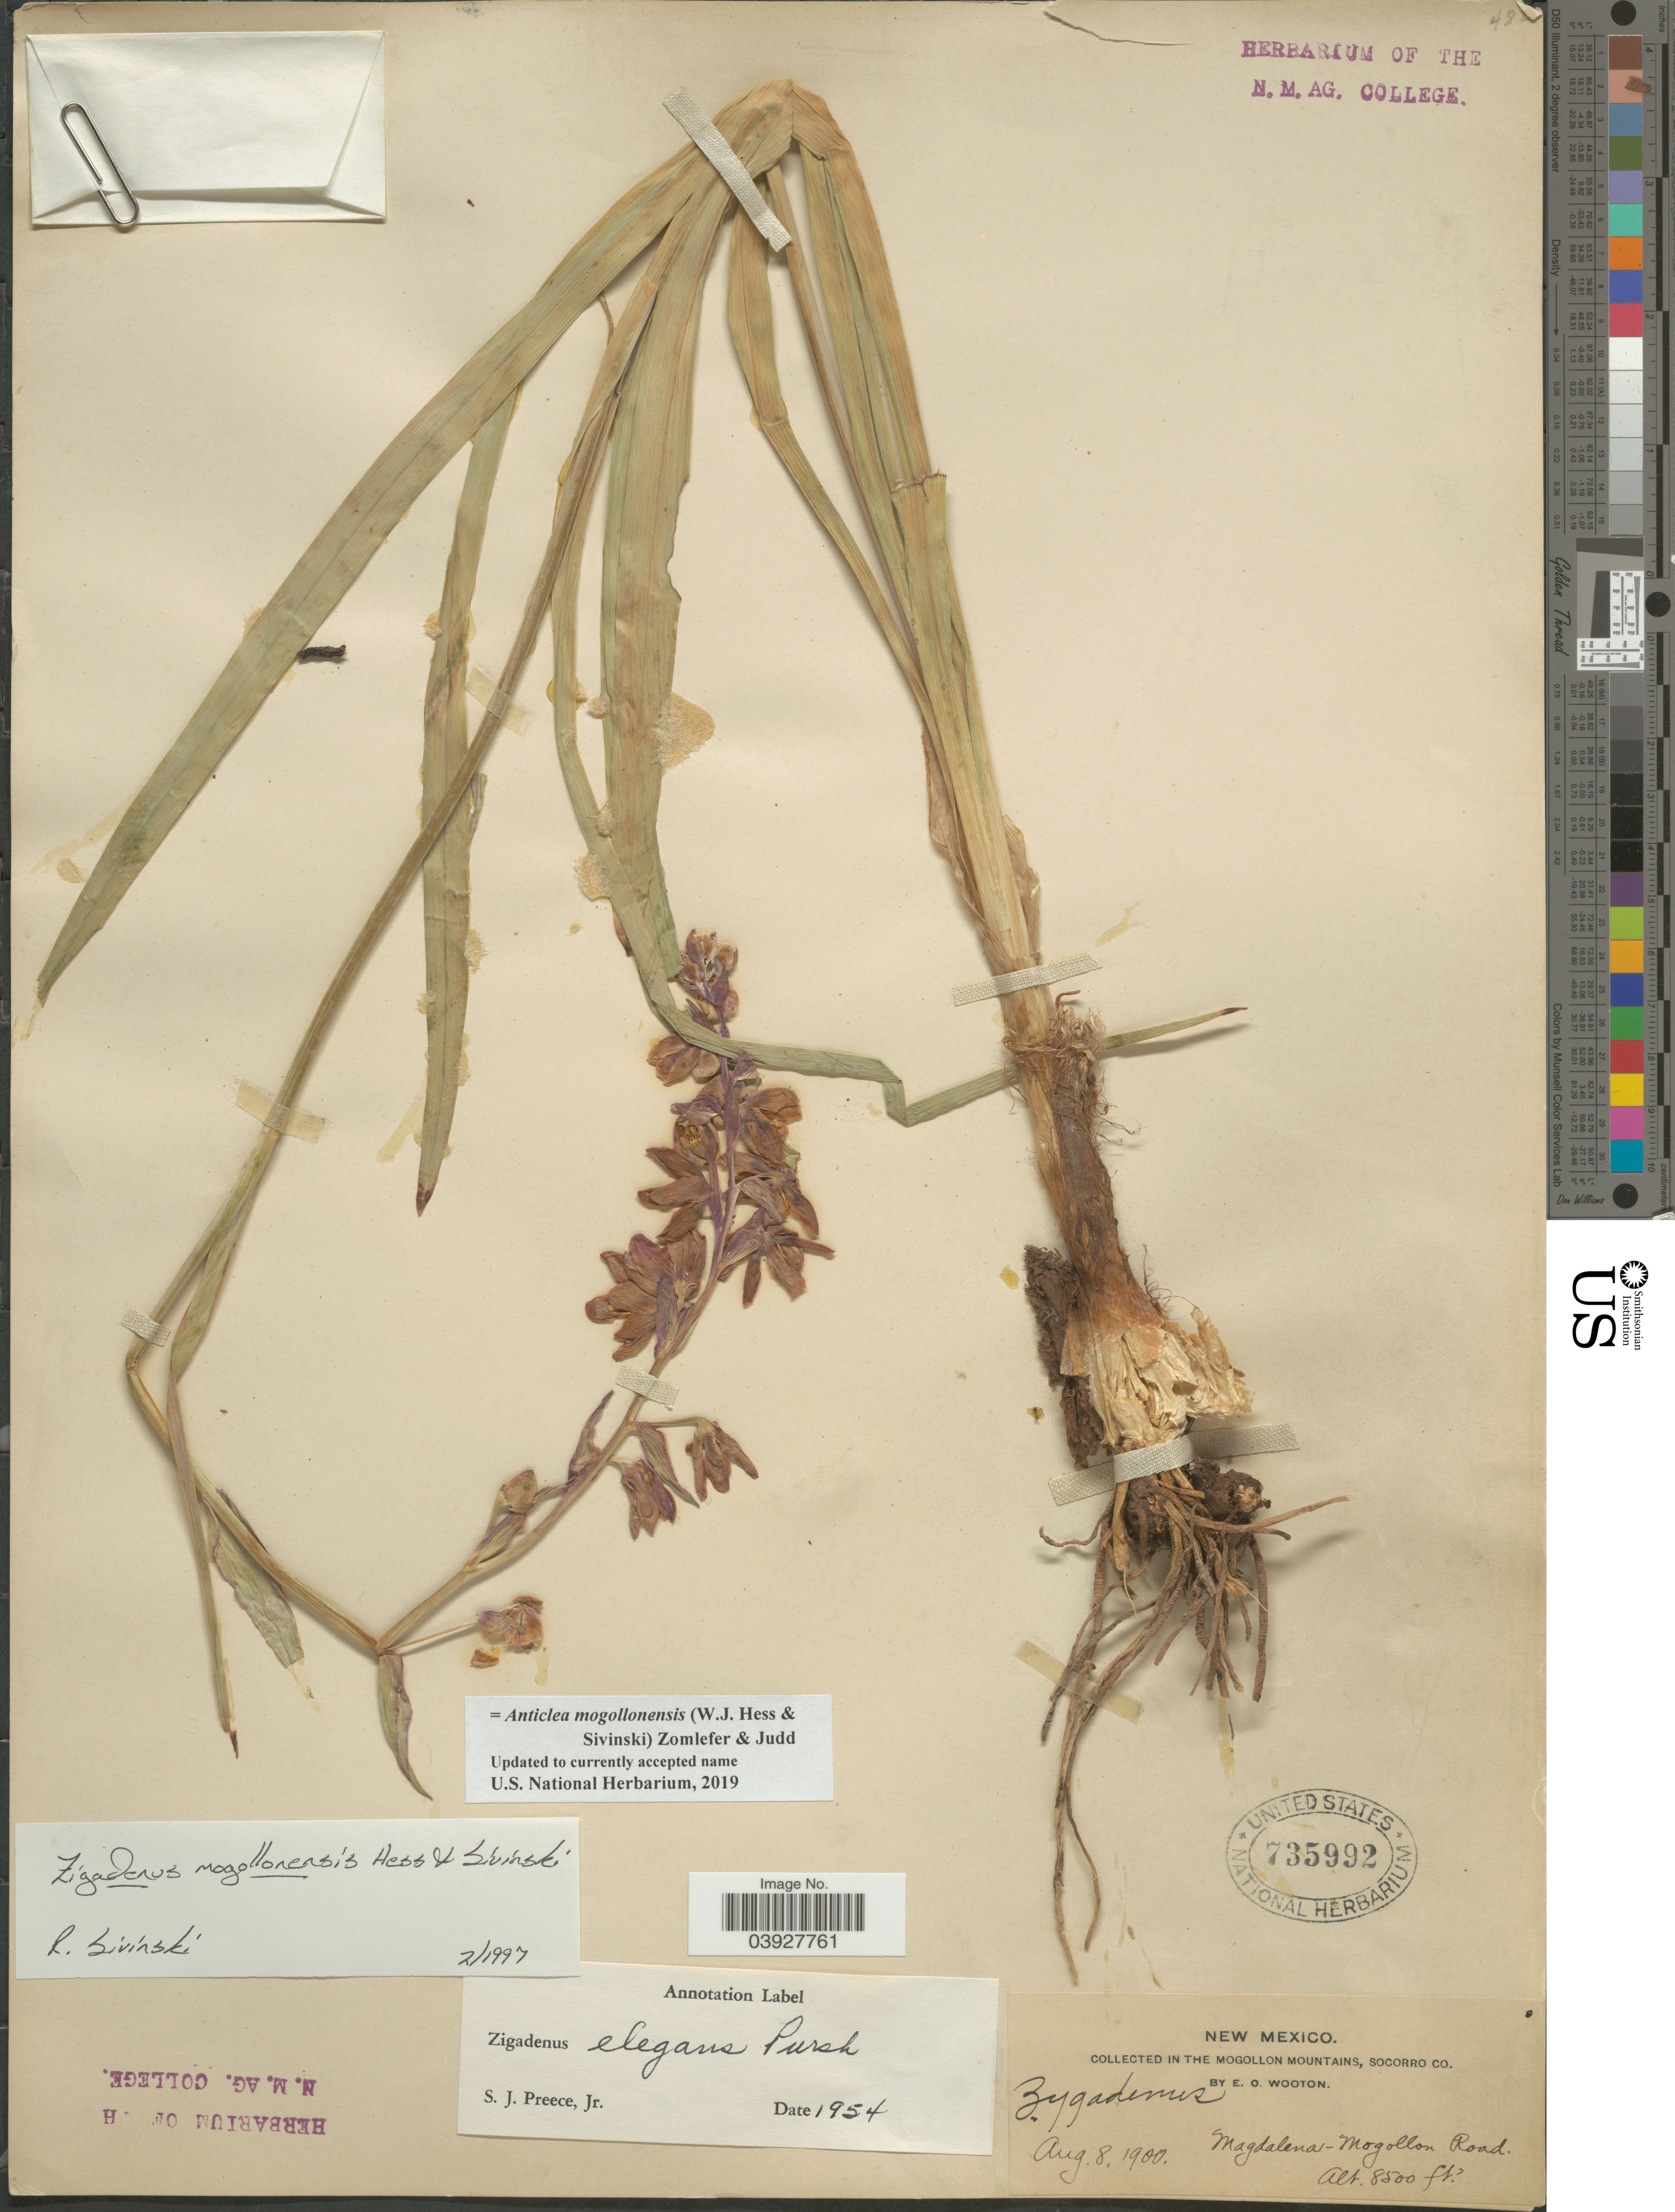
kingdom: Plantae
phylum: Tracheophyta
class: Liliopsida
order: Liliales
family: Melanthiaceae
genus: Anticlea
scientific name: Anticlea mogollonensis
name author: (W.J. Hess & Sivinski) Zomlefer & Judd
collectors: E. O. Wooton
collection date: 1900-08-08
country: United States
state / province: New Mexico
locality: In the Mogollon Mountains, Socorro Co. Magdalena-Mogollon Road.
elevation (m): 2591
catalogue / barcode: US 735992